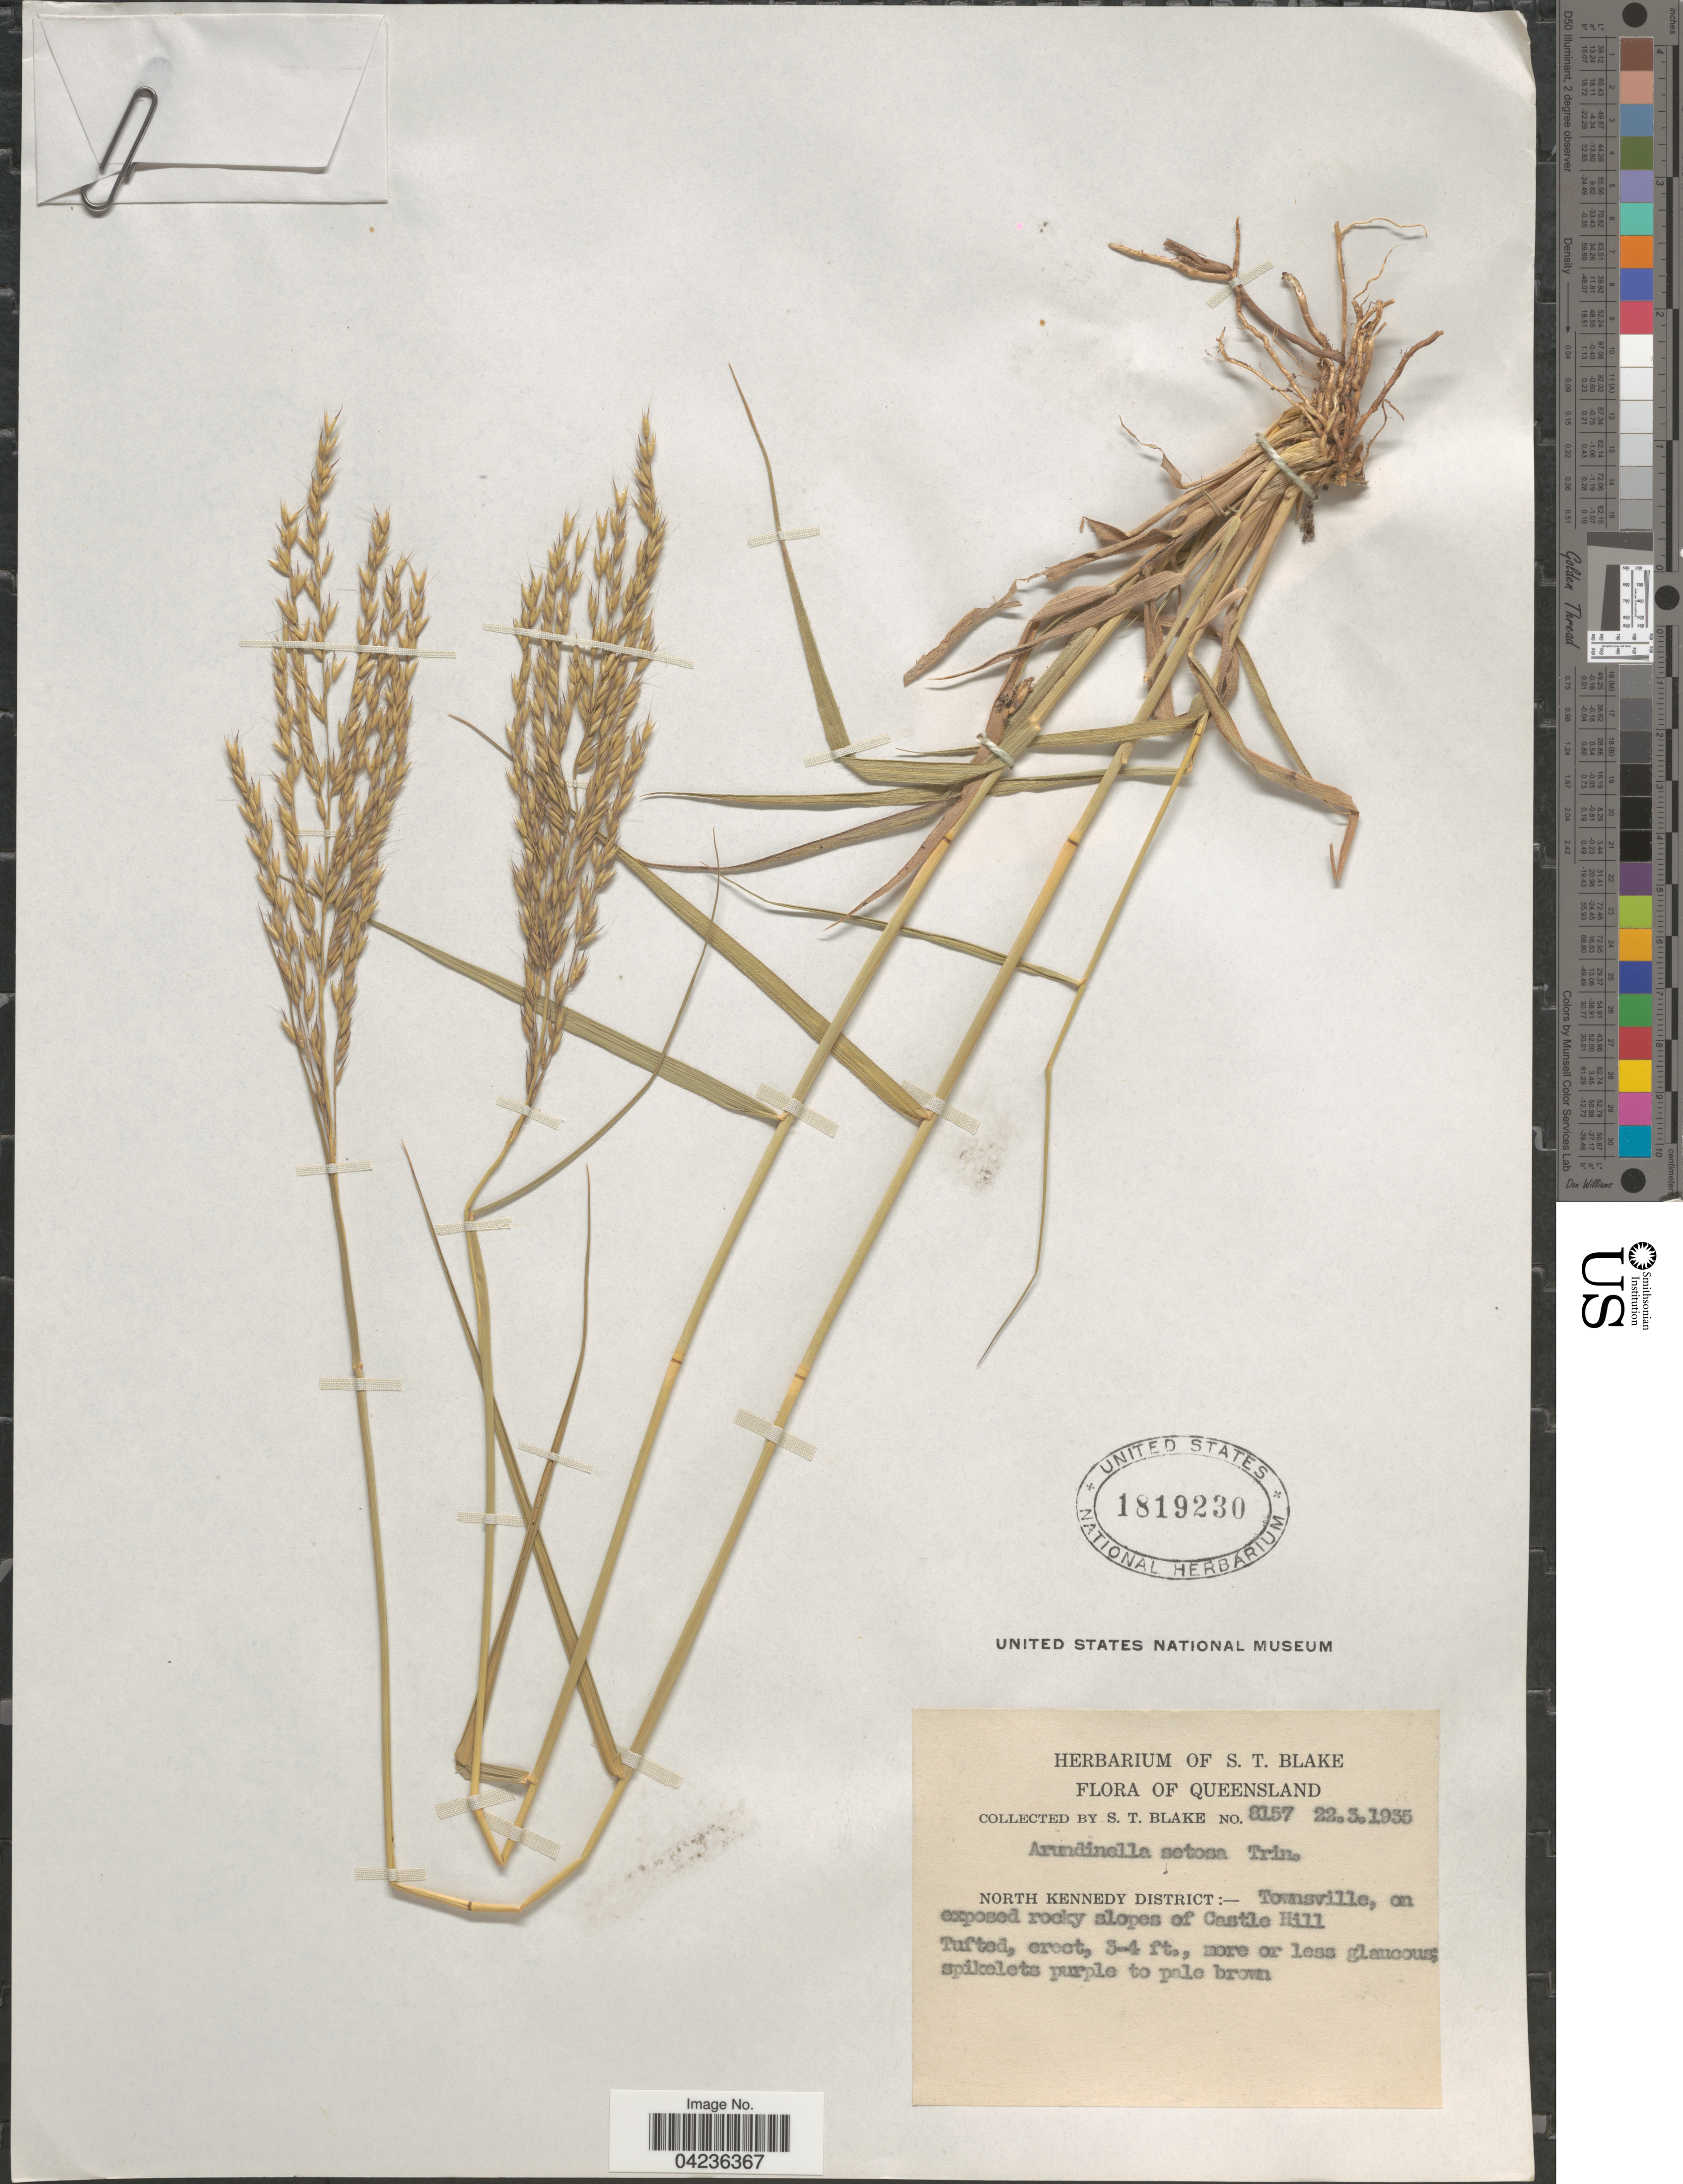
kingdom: Plantae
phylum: Tracheophyta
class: Liliopsida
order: Poales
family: Poaceae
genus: Arundinella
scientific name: Arundinella setosa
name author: Trin.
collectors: S. T. Blake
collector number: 8157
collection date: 1935-03-22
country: Australia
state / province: Queensland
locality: North Kennedy District: Townsville, on exposed rocky slopes of Castle Hill.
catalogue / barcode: US 1819230